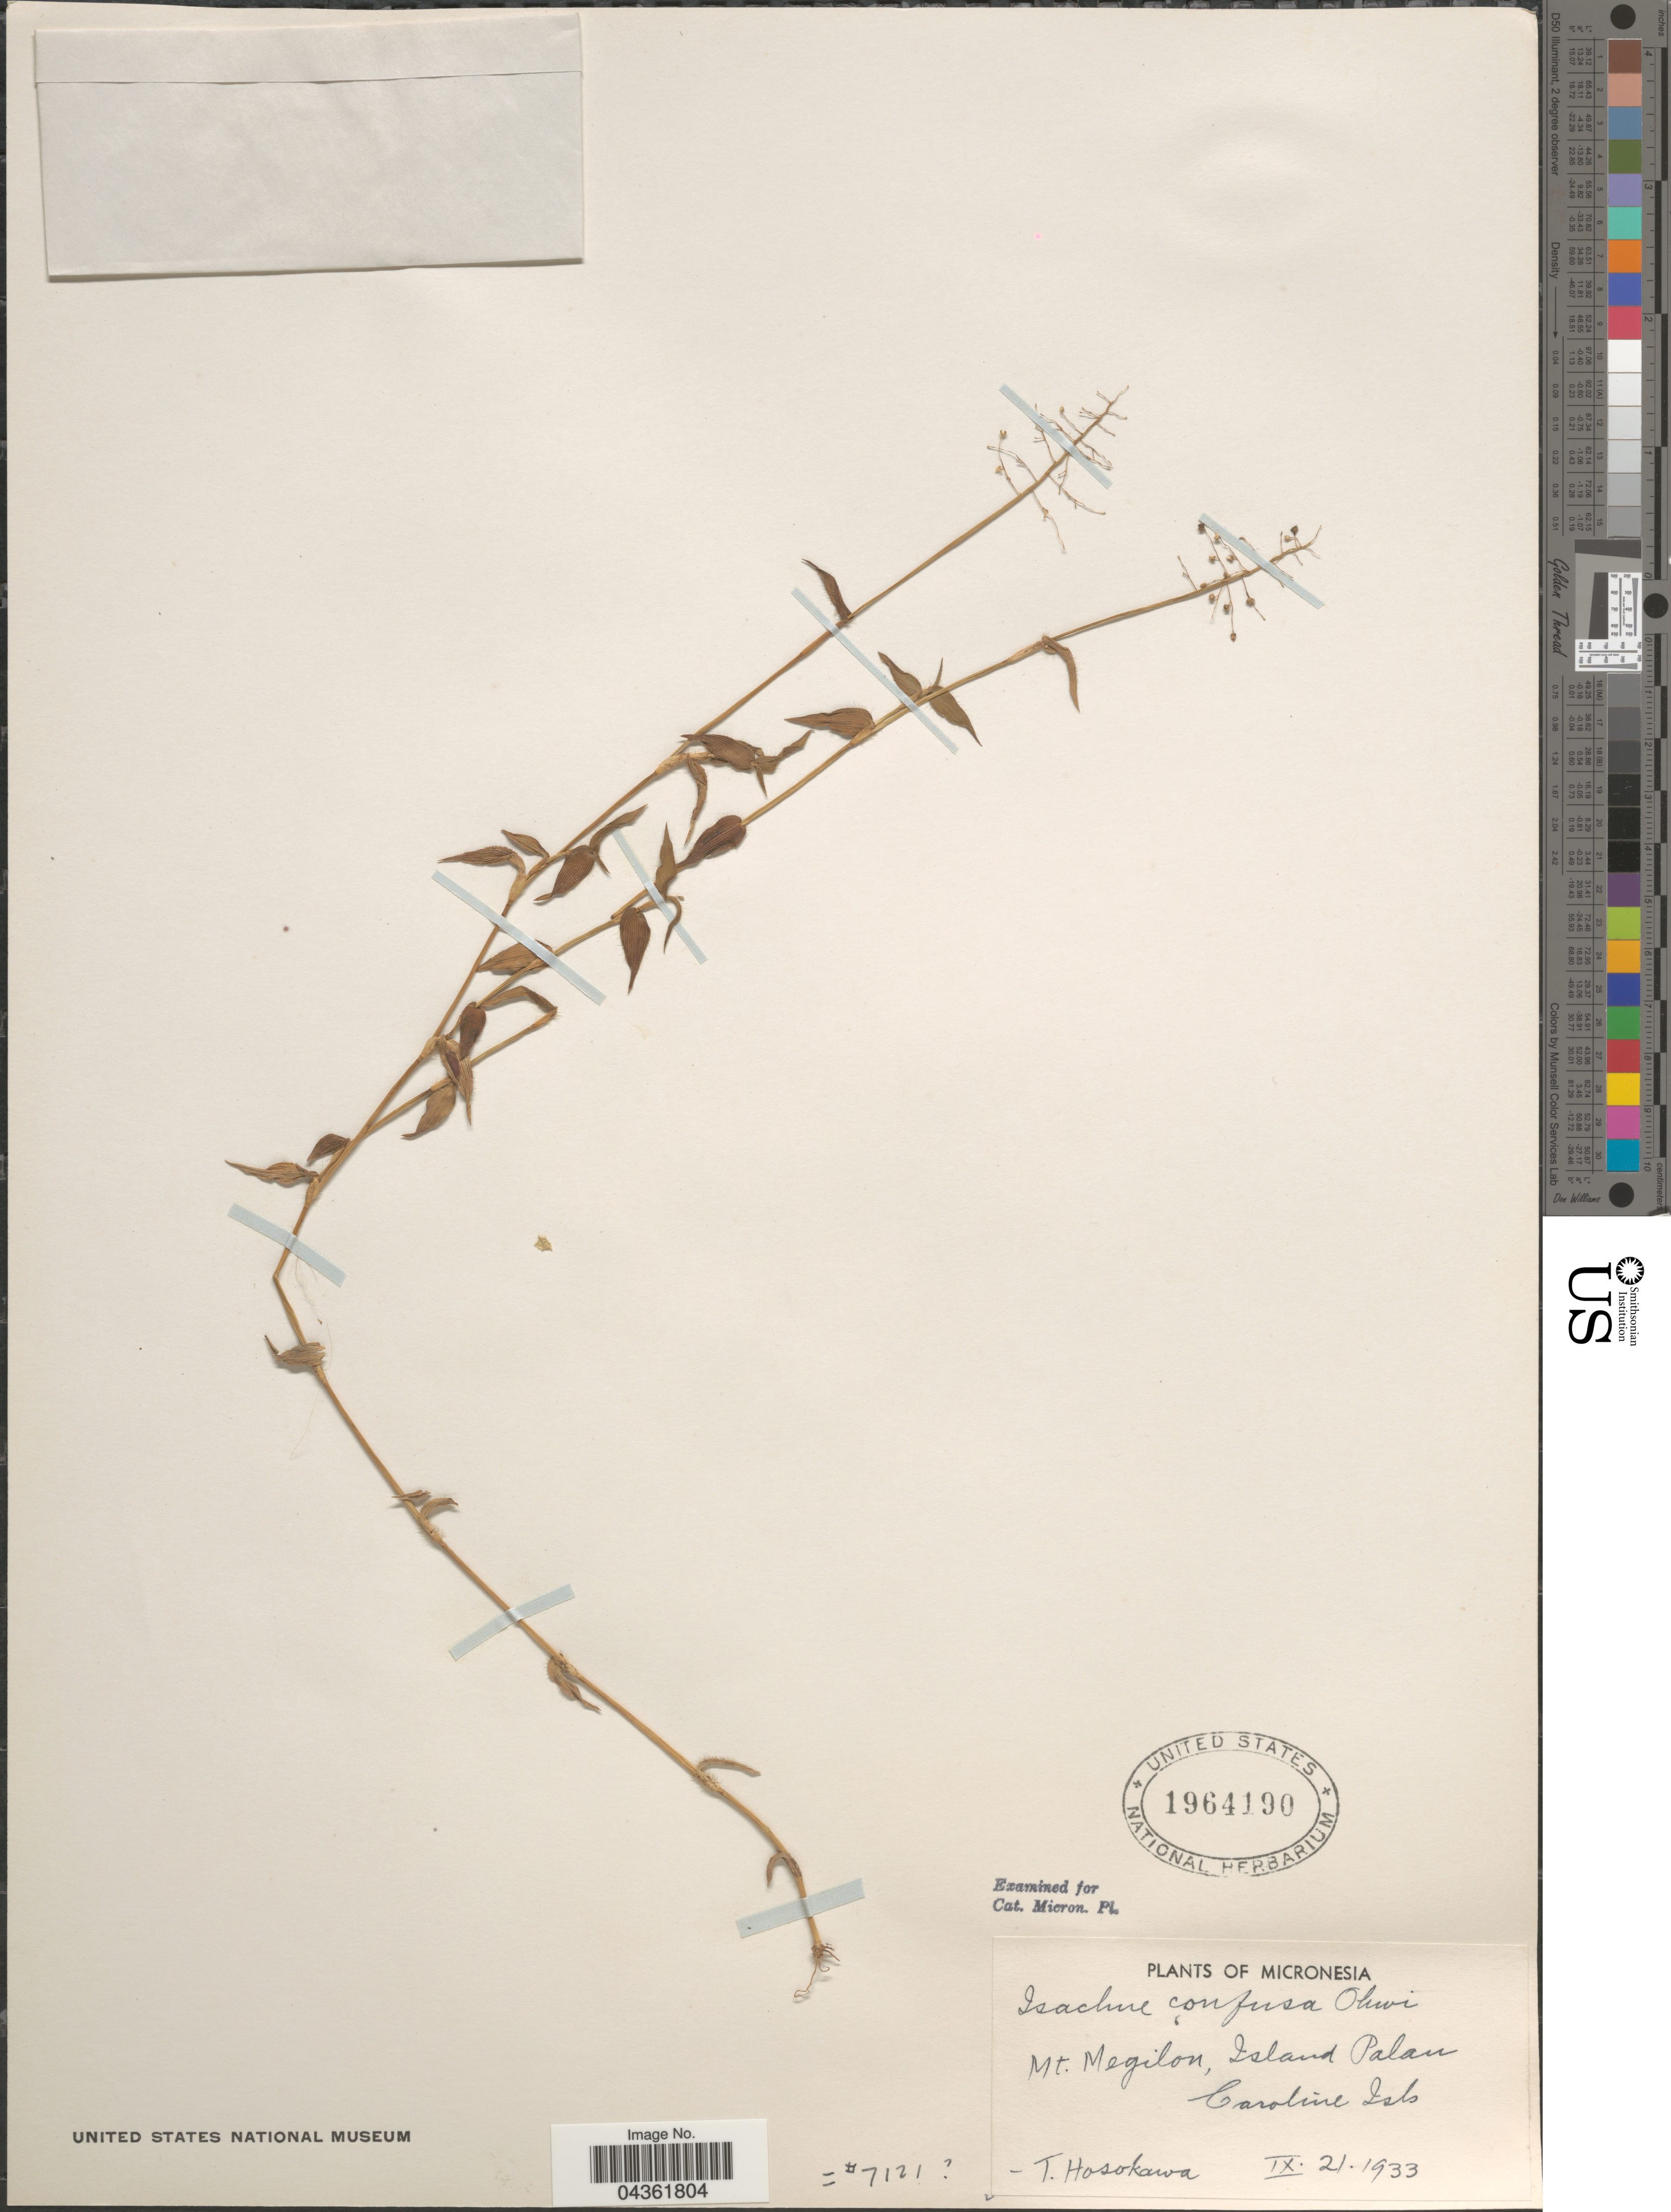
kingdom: Plantae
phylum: Tracheophyta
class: Liliopsida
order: Poales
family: Poaceae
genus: Isachne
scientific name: Isachne confusa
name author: Ohwi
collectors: T. Hosokawa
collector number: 7121?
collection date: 1933-09-21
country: Palau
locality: Micronesia. Mt. Megilon, Island Palau. Caroline Isls.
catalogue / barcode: US 1964190